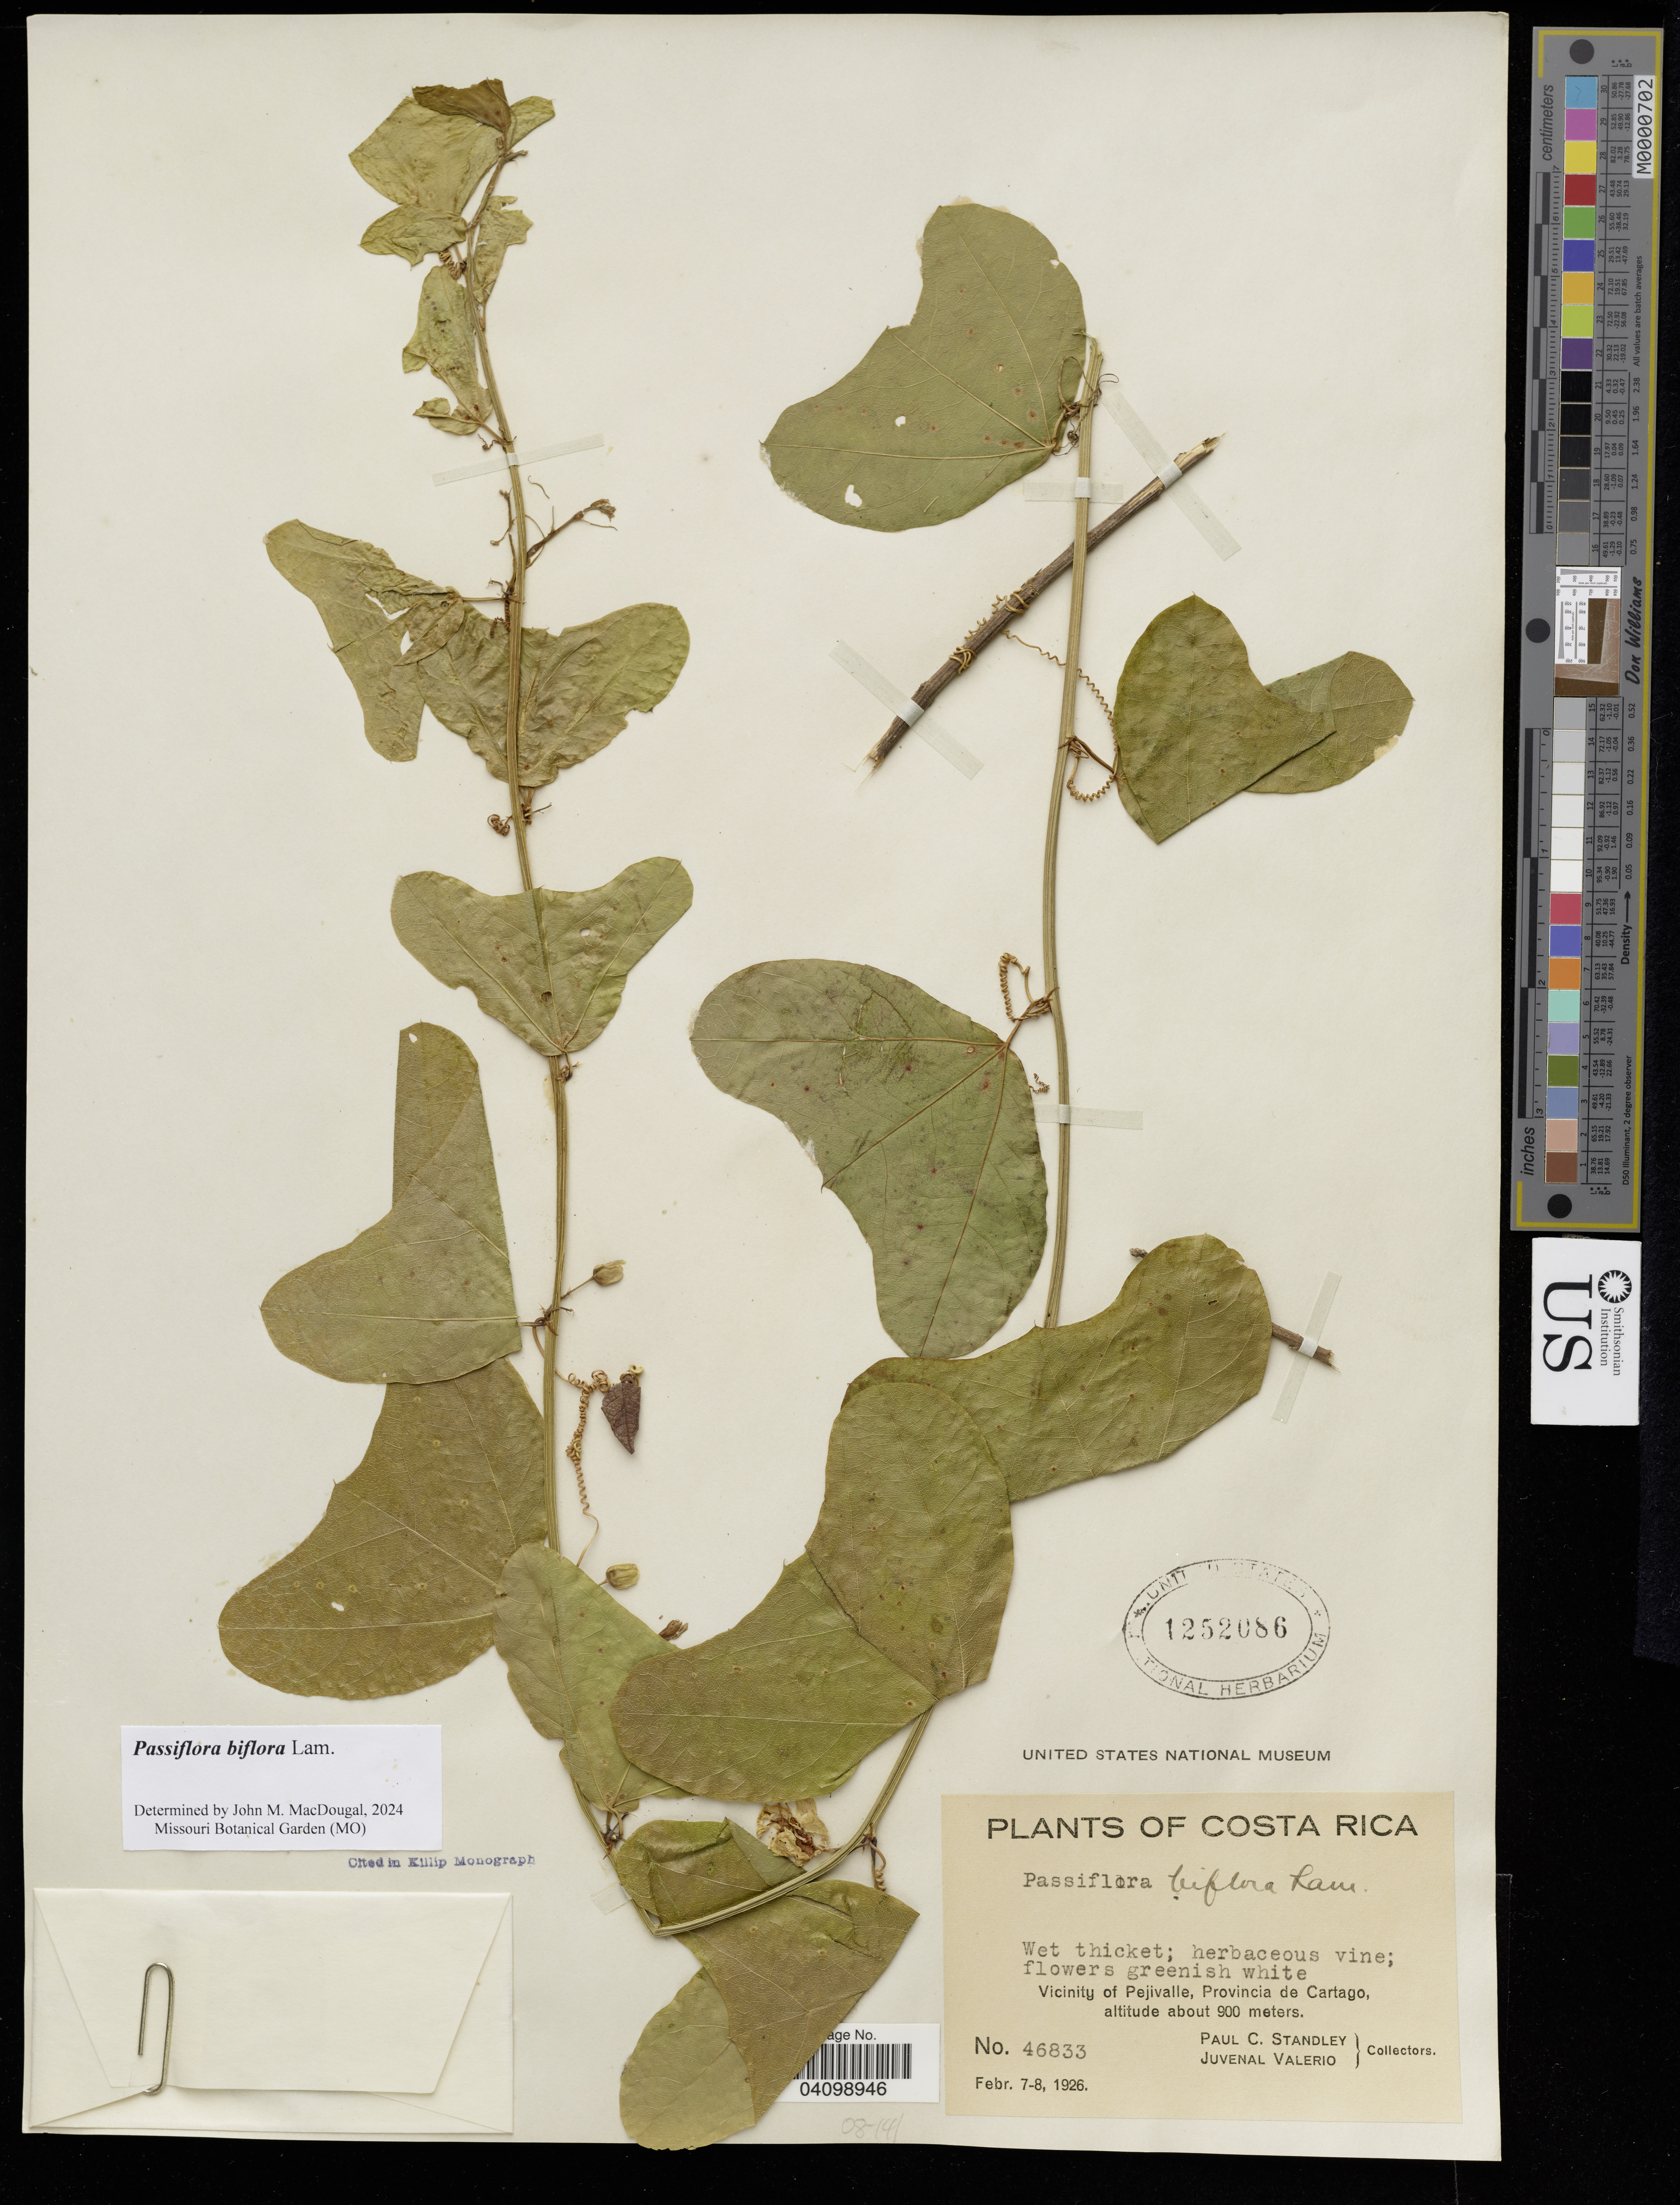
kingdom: Plantae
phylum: Tracheophyta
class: Magnoliopsida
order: Malpighiales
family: Passifloraceae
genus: Passiflora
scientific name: Passiflora biflora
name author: Lam.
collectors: P. C. Standley & J. Valerio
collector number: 46833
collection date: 1926-02-07/1926-02-08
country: Costa Rica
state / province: Cartago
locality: Vicinity of Pejivalle.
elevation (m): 900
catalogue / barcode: US 1252086